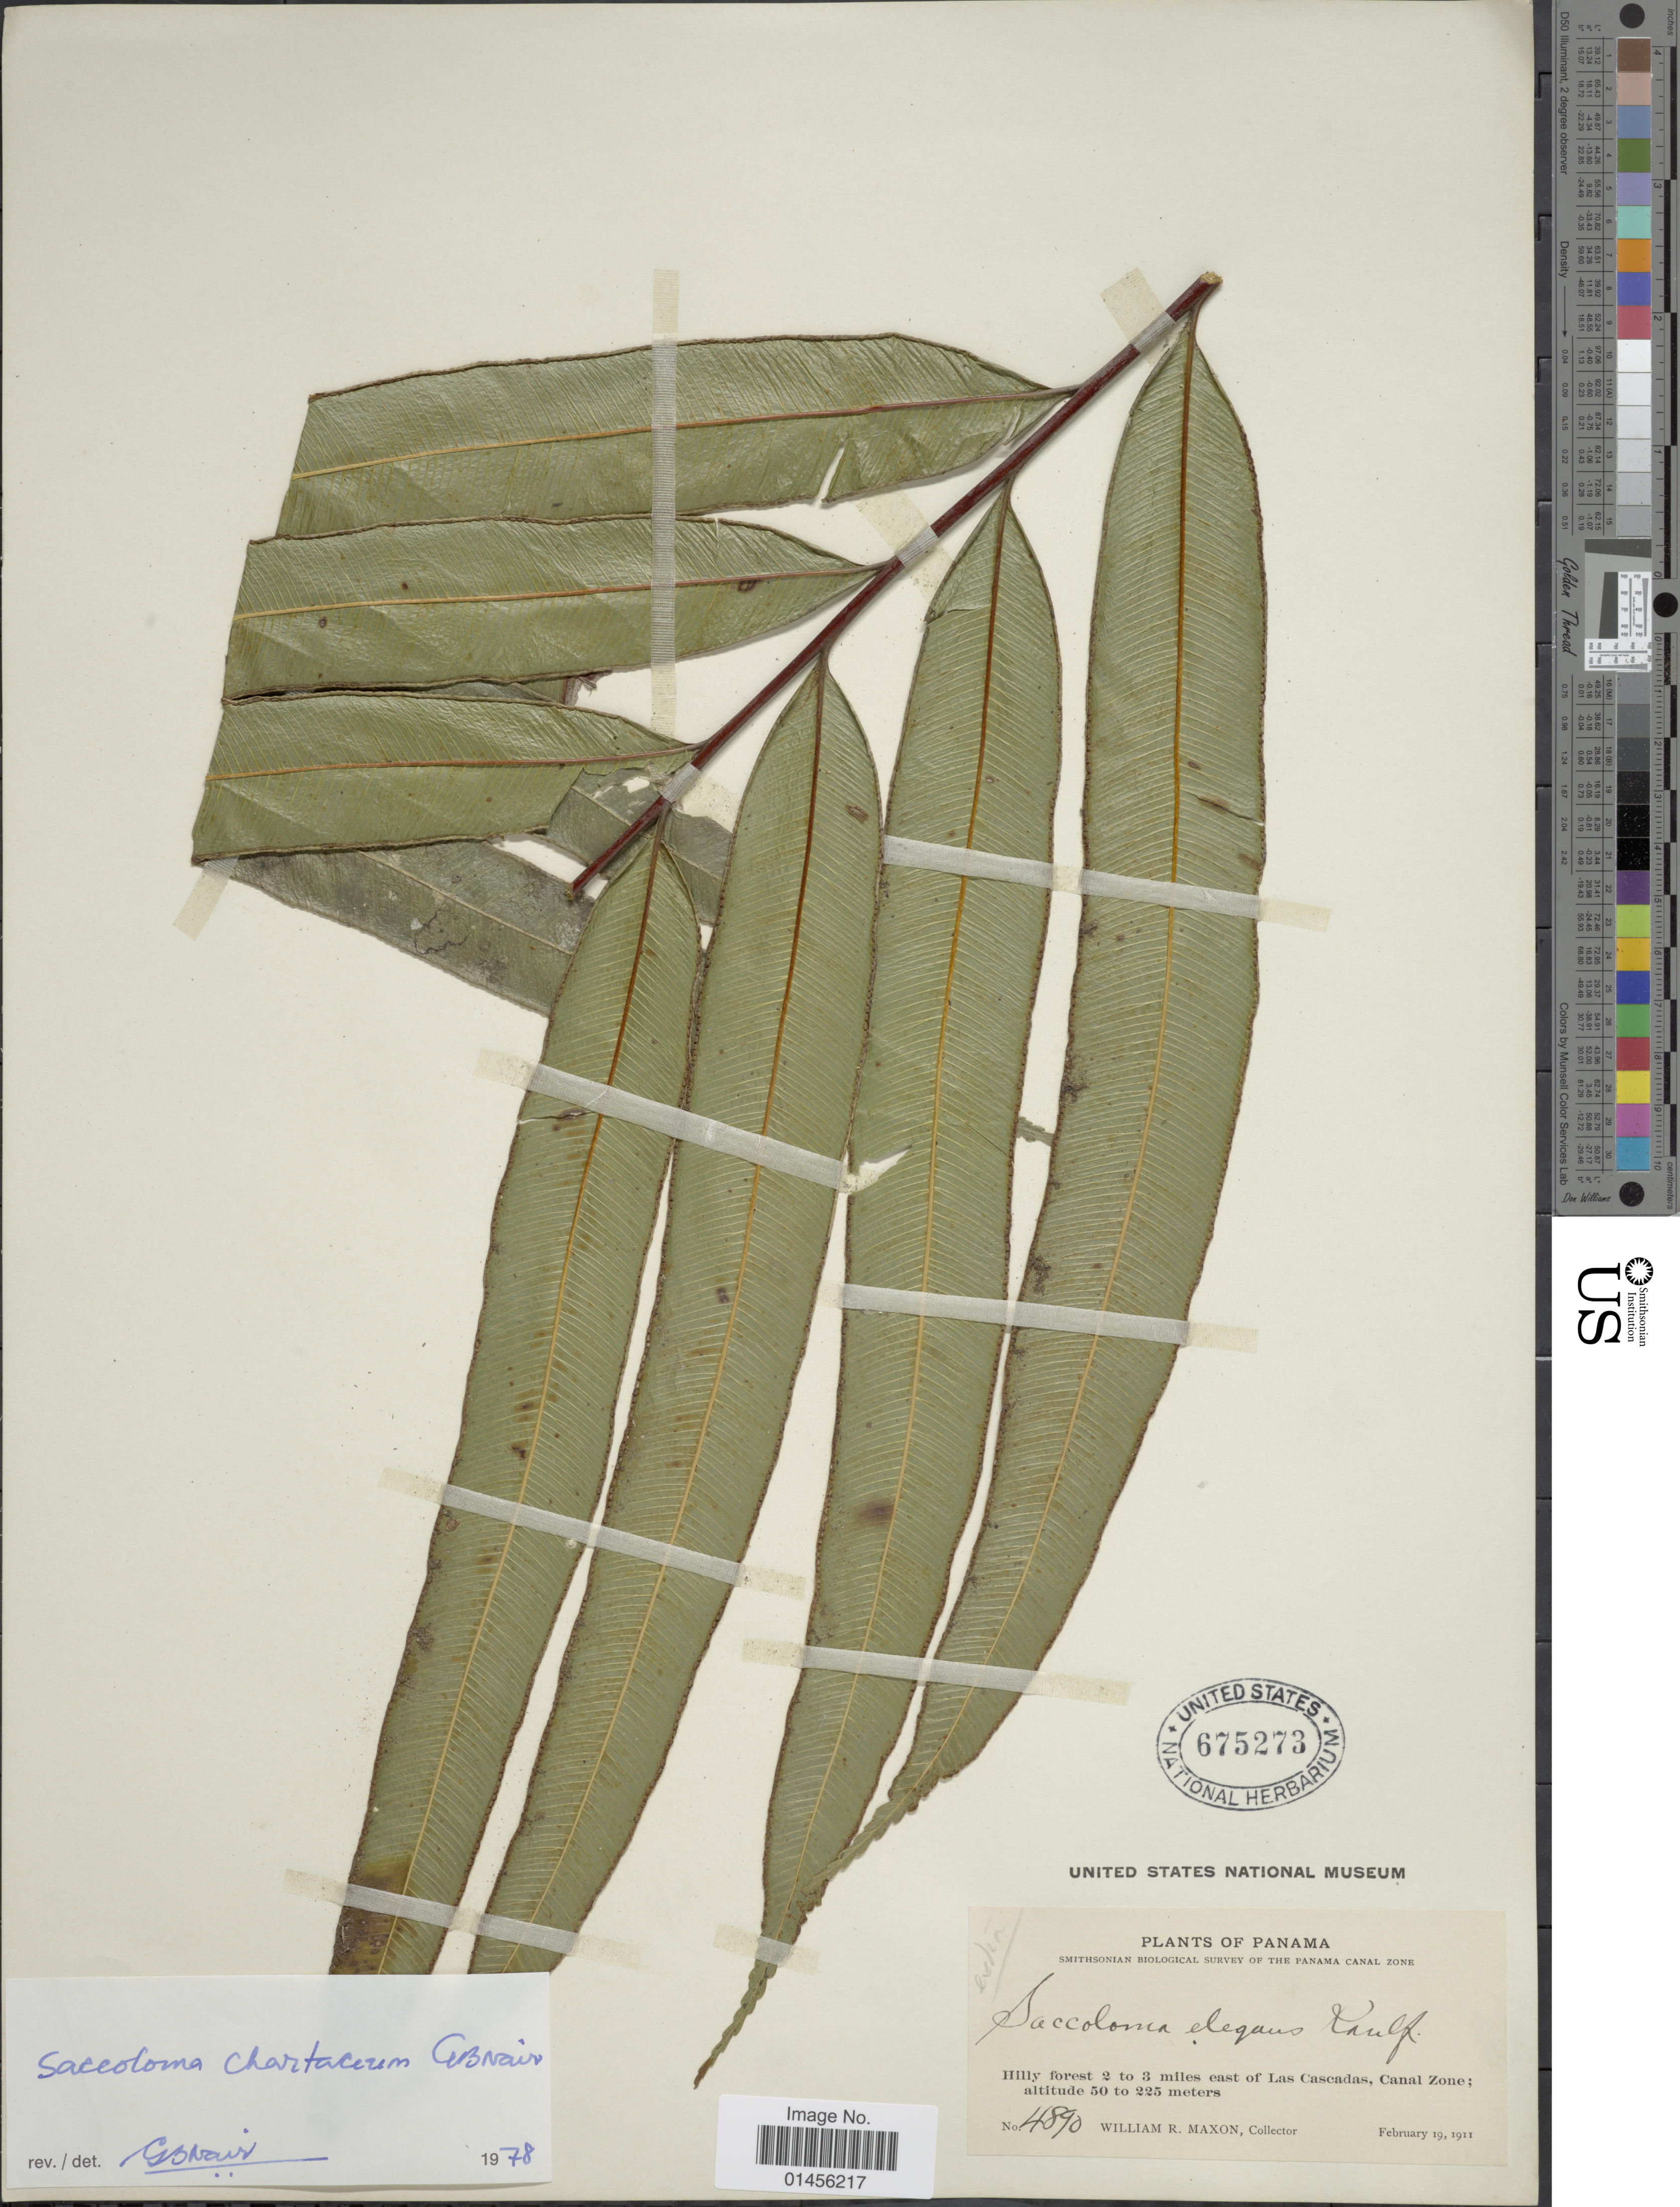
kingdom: Plantae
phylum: Tracheophyta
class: Polypodiopsida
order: Polypodiales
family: Saccolomataceae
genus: Saccoloma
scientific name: Saccoloma elegans subsp. chartaceum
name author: Cremers & K.U. Kramer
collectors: W. R. Maxon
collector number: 4890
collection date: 1911-02-19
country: Panama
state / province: Colón / Panamá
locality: Hilly forest 2 to 3 miles east of Las Cascadas, Canal Zone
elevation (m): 50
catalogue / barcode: US 675273